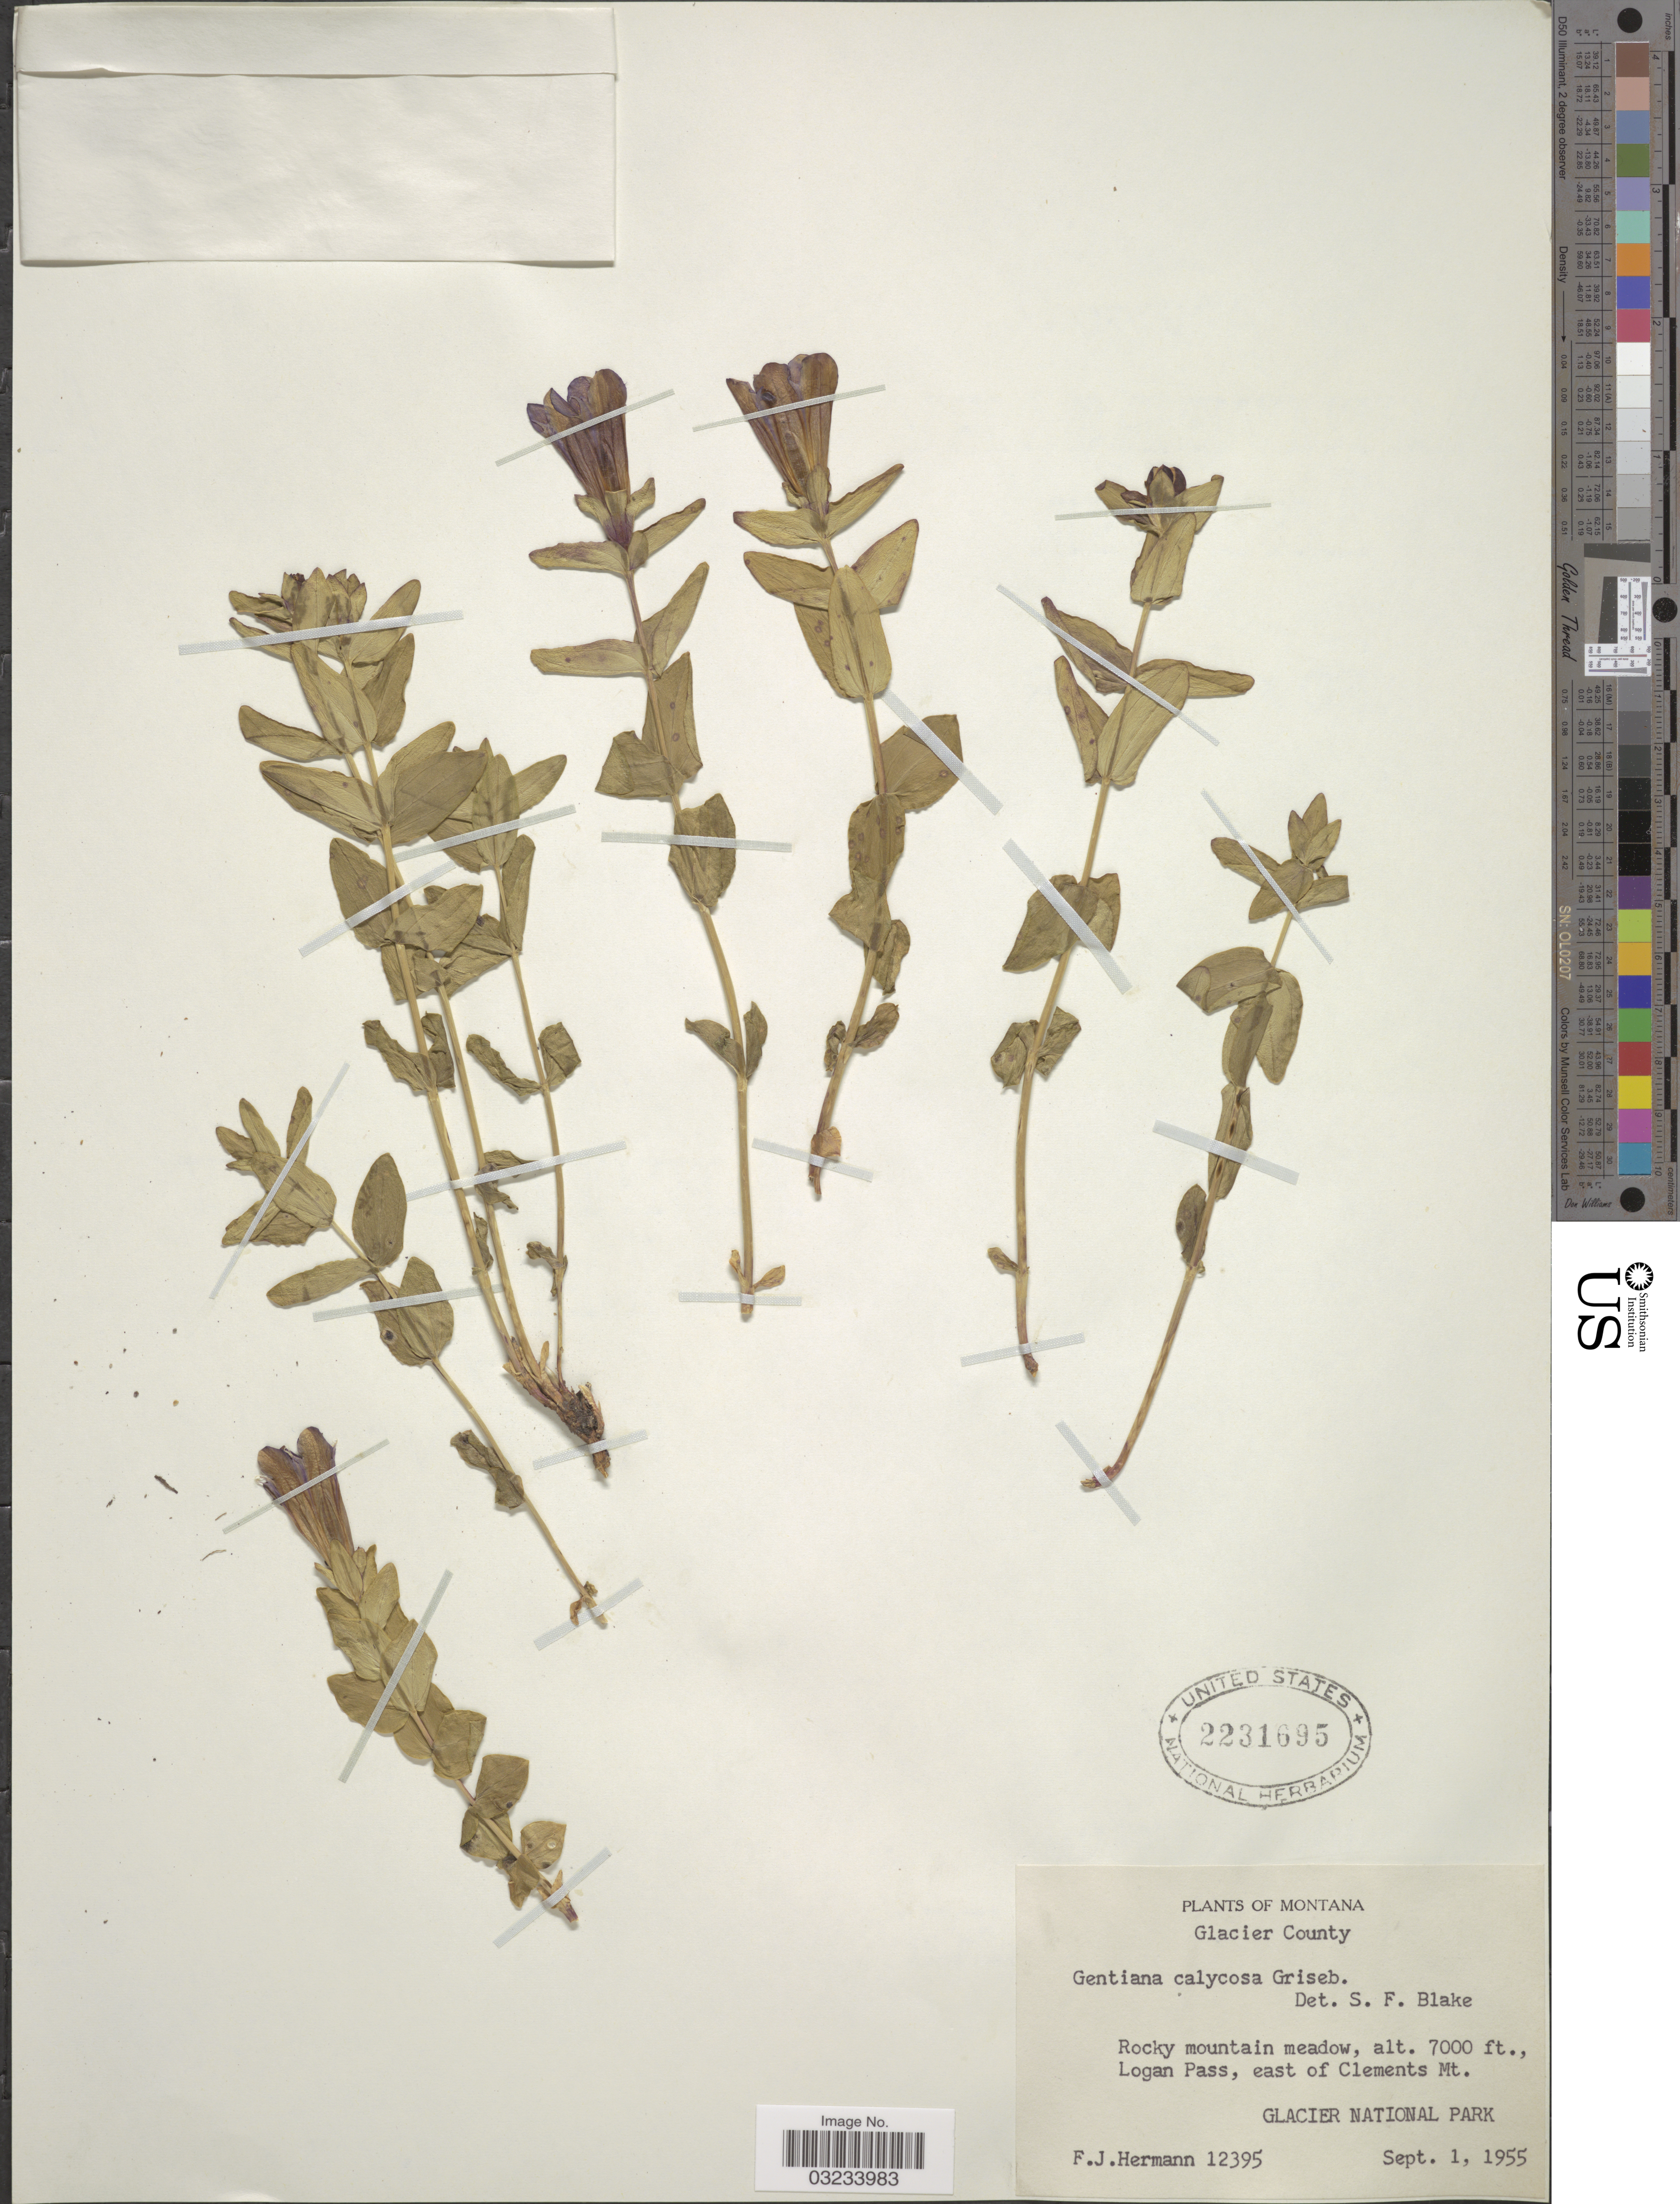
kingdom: Plantae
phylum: Tracheophyta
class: Magnoliopsida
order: Gentianales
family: Gentianaceae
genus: Gentiana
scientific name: Gentiana calycosa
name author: Griseb.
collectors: F. J. Hermann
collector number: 12395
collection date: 1955-09-01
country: United States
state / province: Montana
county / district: Glacier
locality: Logan Pass, east of Clements Mt., Glacier National Park.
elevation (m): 2134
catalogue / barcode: US 2231695